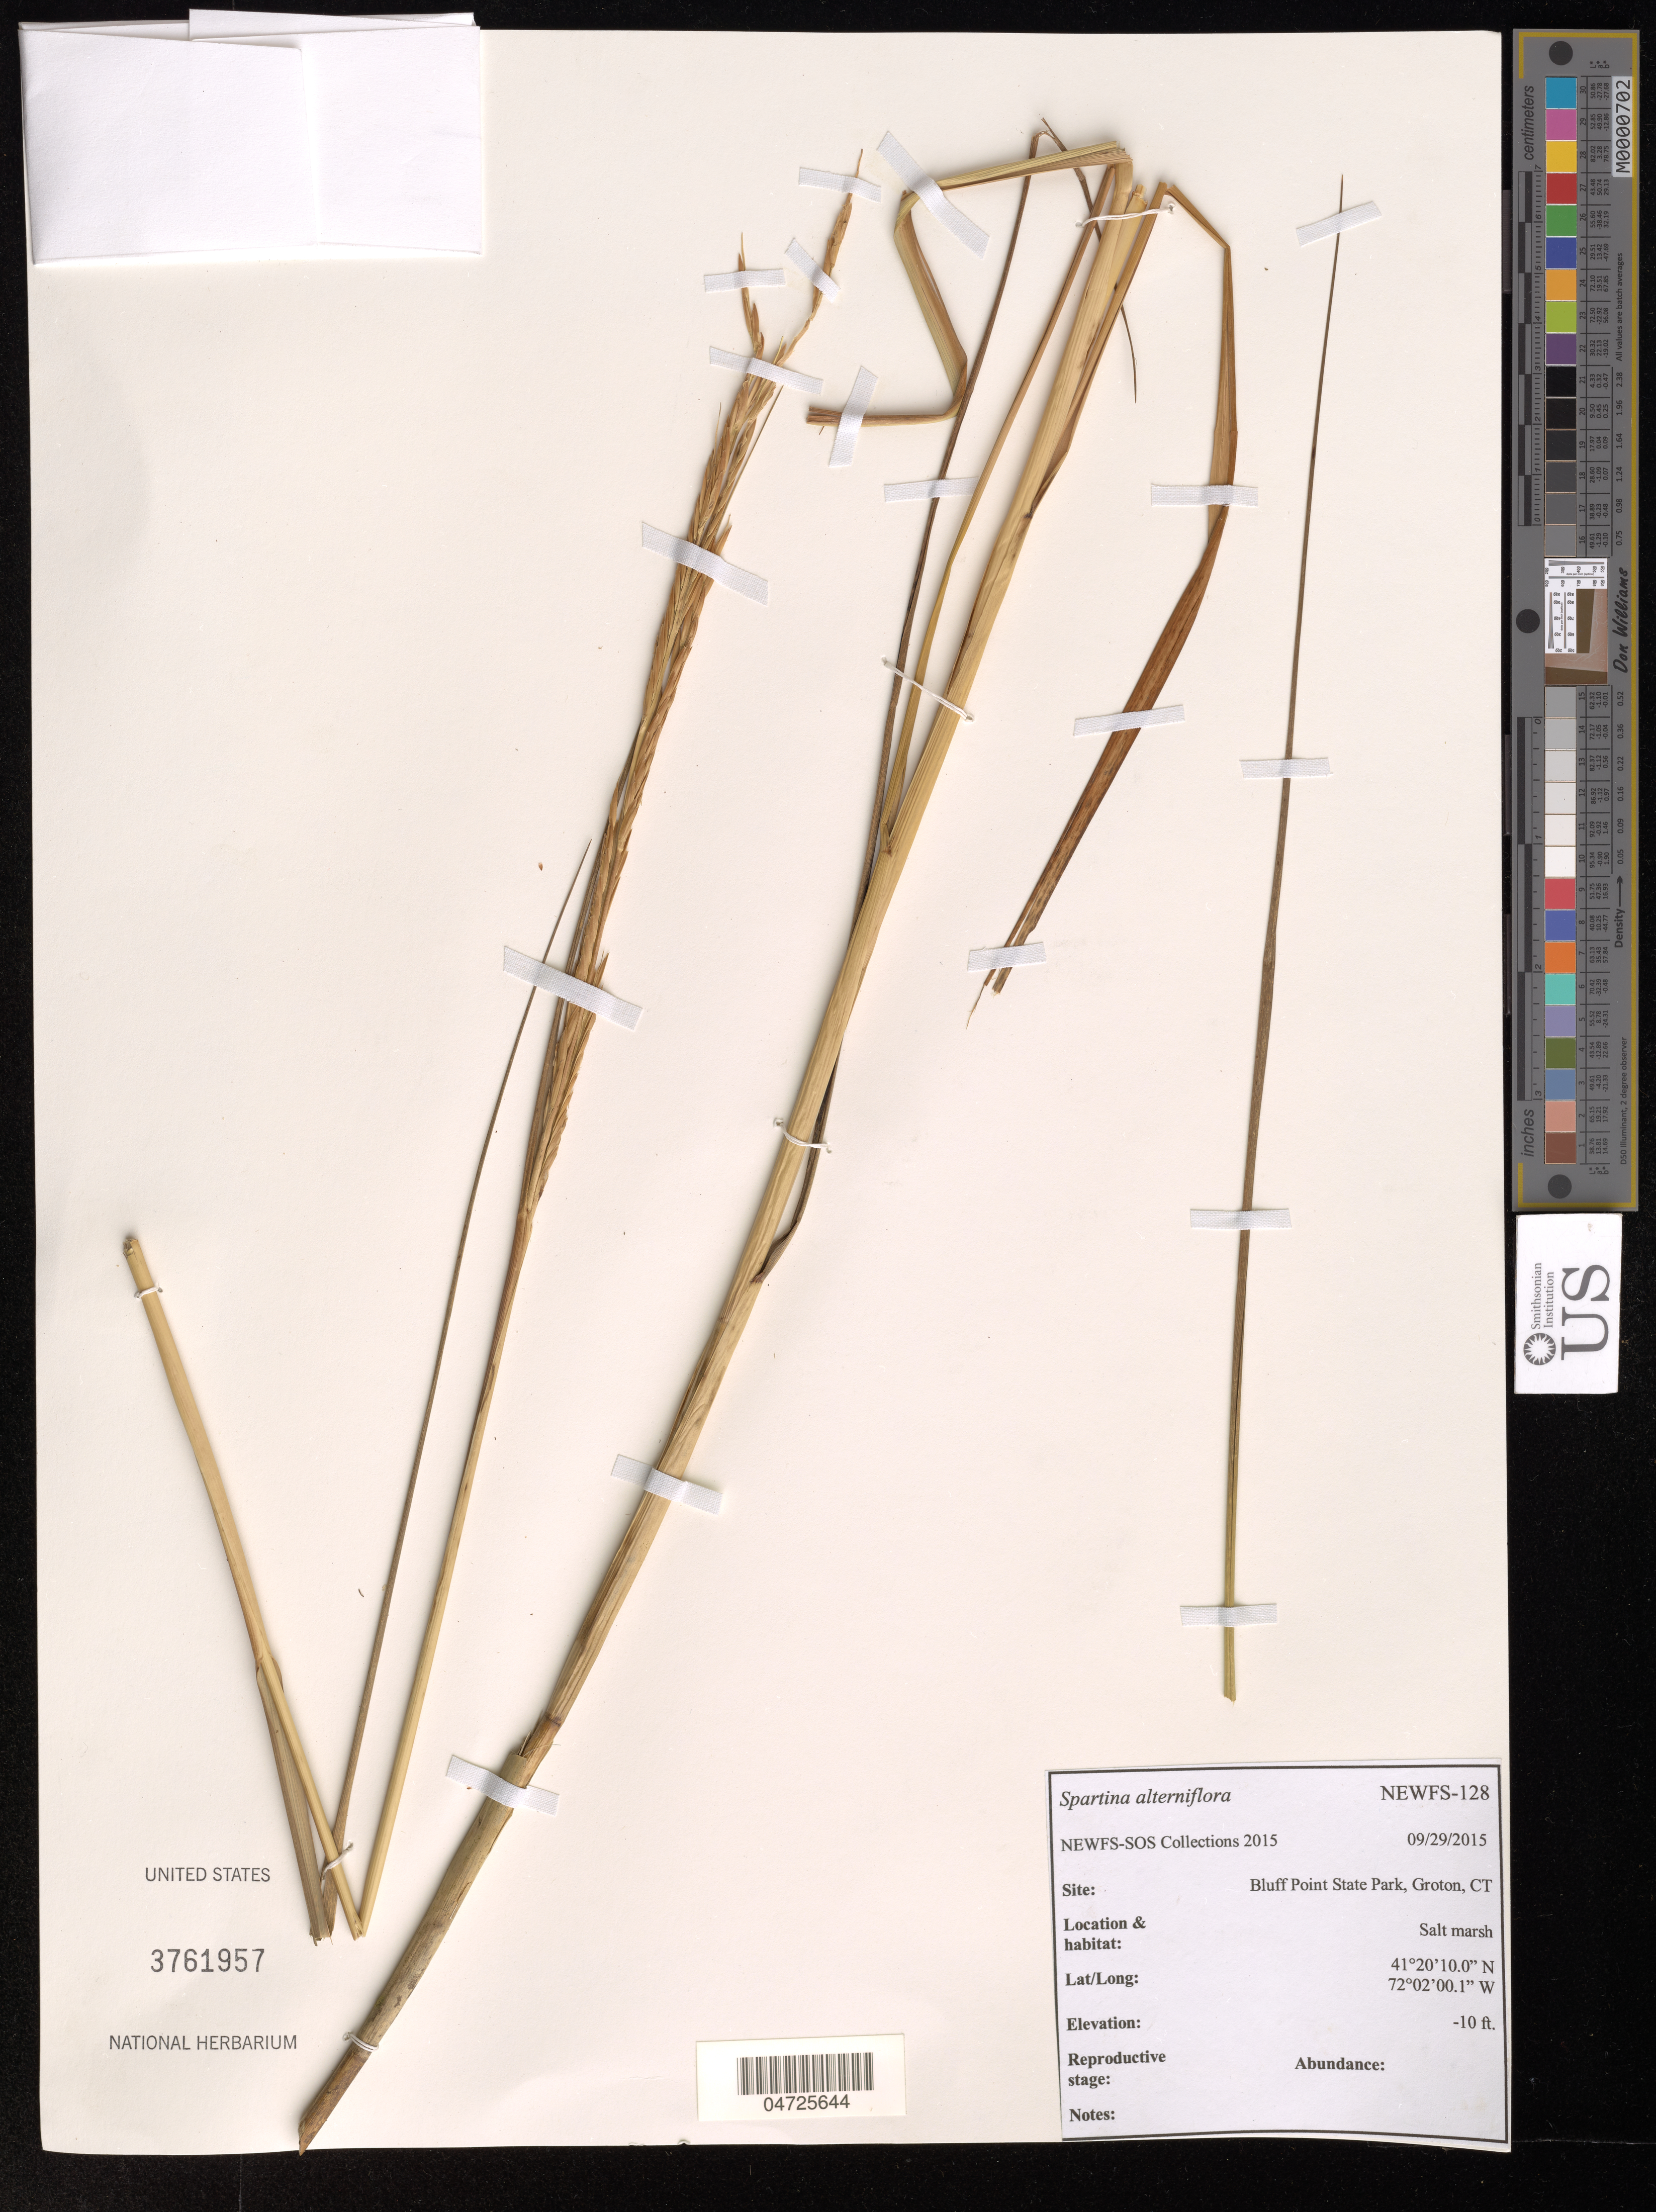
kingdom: Plantae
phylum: Tracheophyta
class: Liliopsida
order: Poales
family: Poaceae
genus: Spartina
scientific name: Spartina alterniflora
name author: Loisel.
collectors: NEWFS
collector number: NEWFS-128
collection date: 2015-09-29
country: United States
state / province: Connecticut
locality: Bluff Point State Park, Groton.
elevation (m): -3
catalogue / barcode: US 3761957